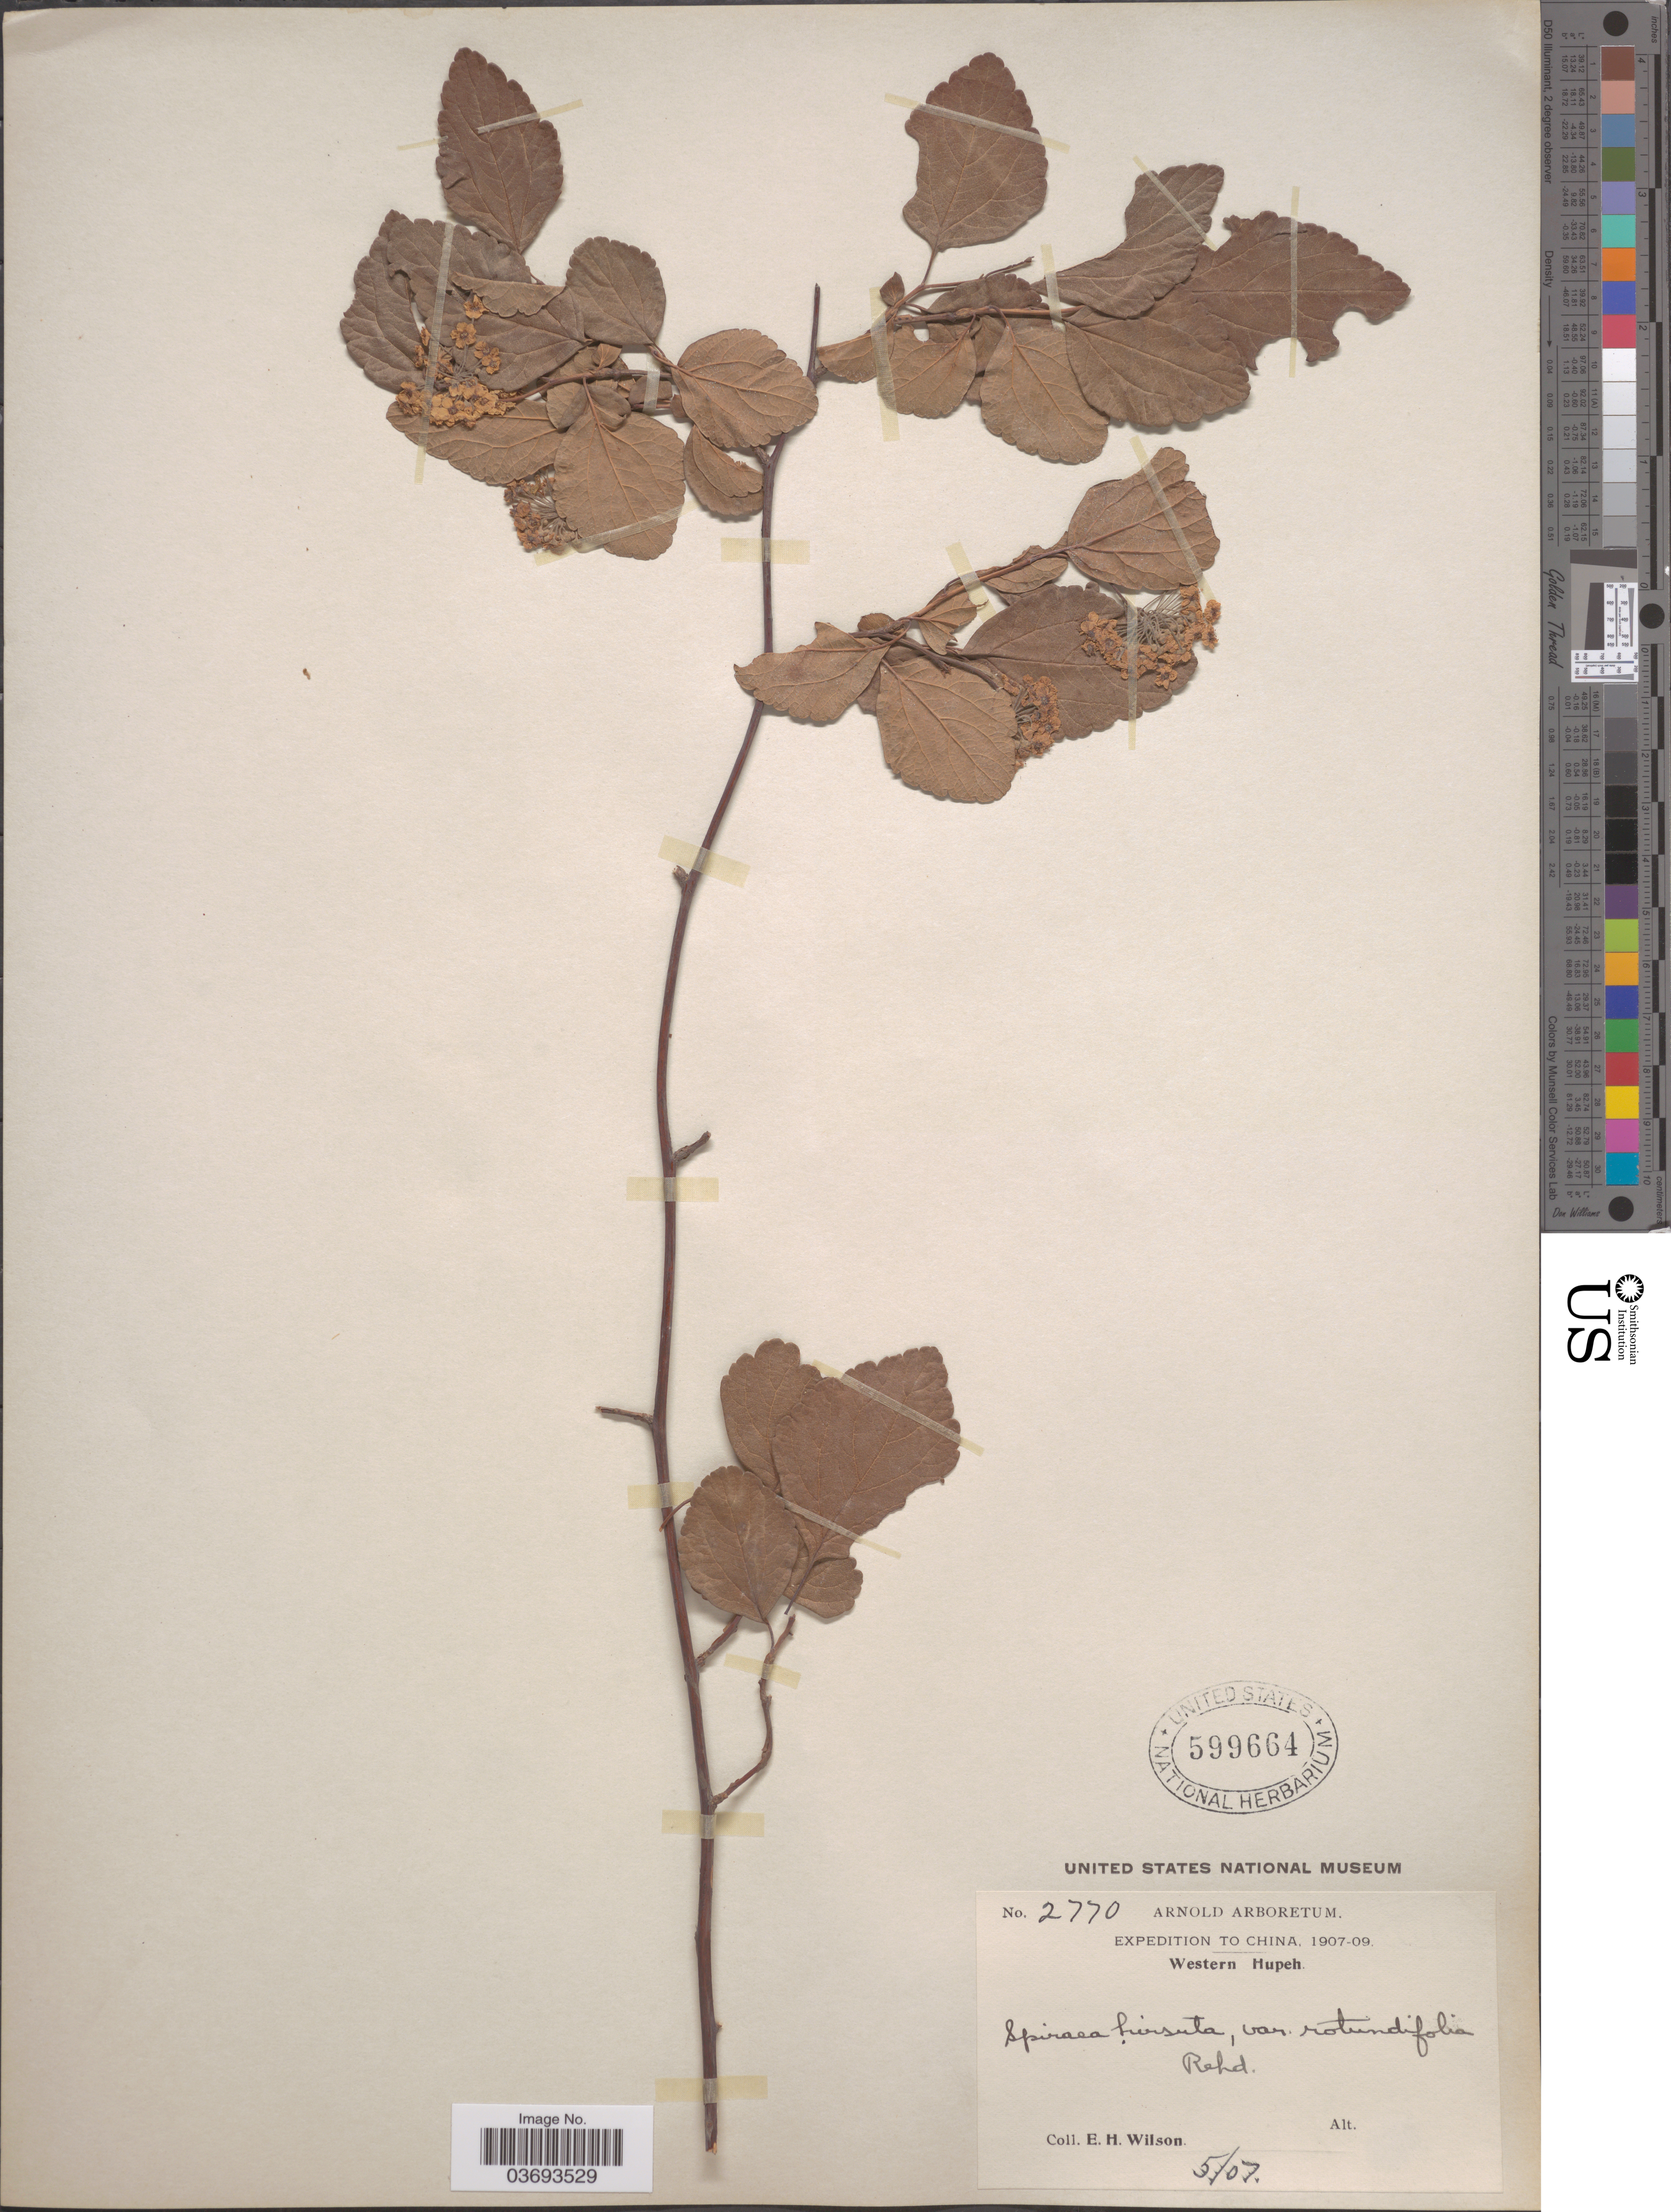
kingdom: Plantae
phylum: Tracheophyta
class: Magnoliopsida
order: Rosales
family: Rosaceae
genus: Spiraea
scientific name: Spiraea hirsuta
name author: (Hemsl.) C.K. Schneid.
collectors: E. Wilson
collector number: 2770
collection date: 1907-05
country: China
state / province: Hubei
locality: Western Hupeh.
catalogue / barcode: US 599664